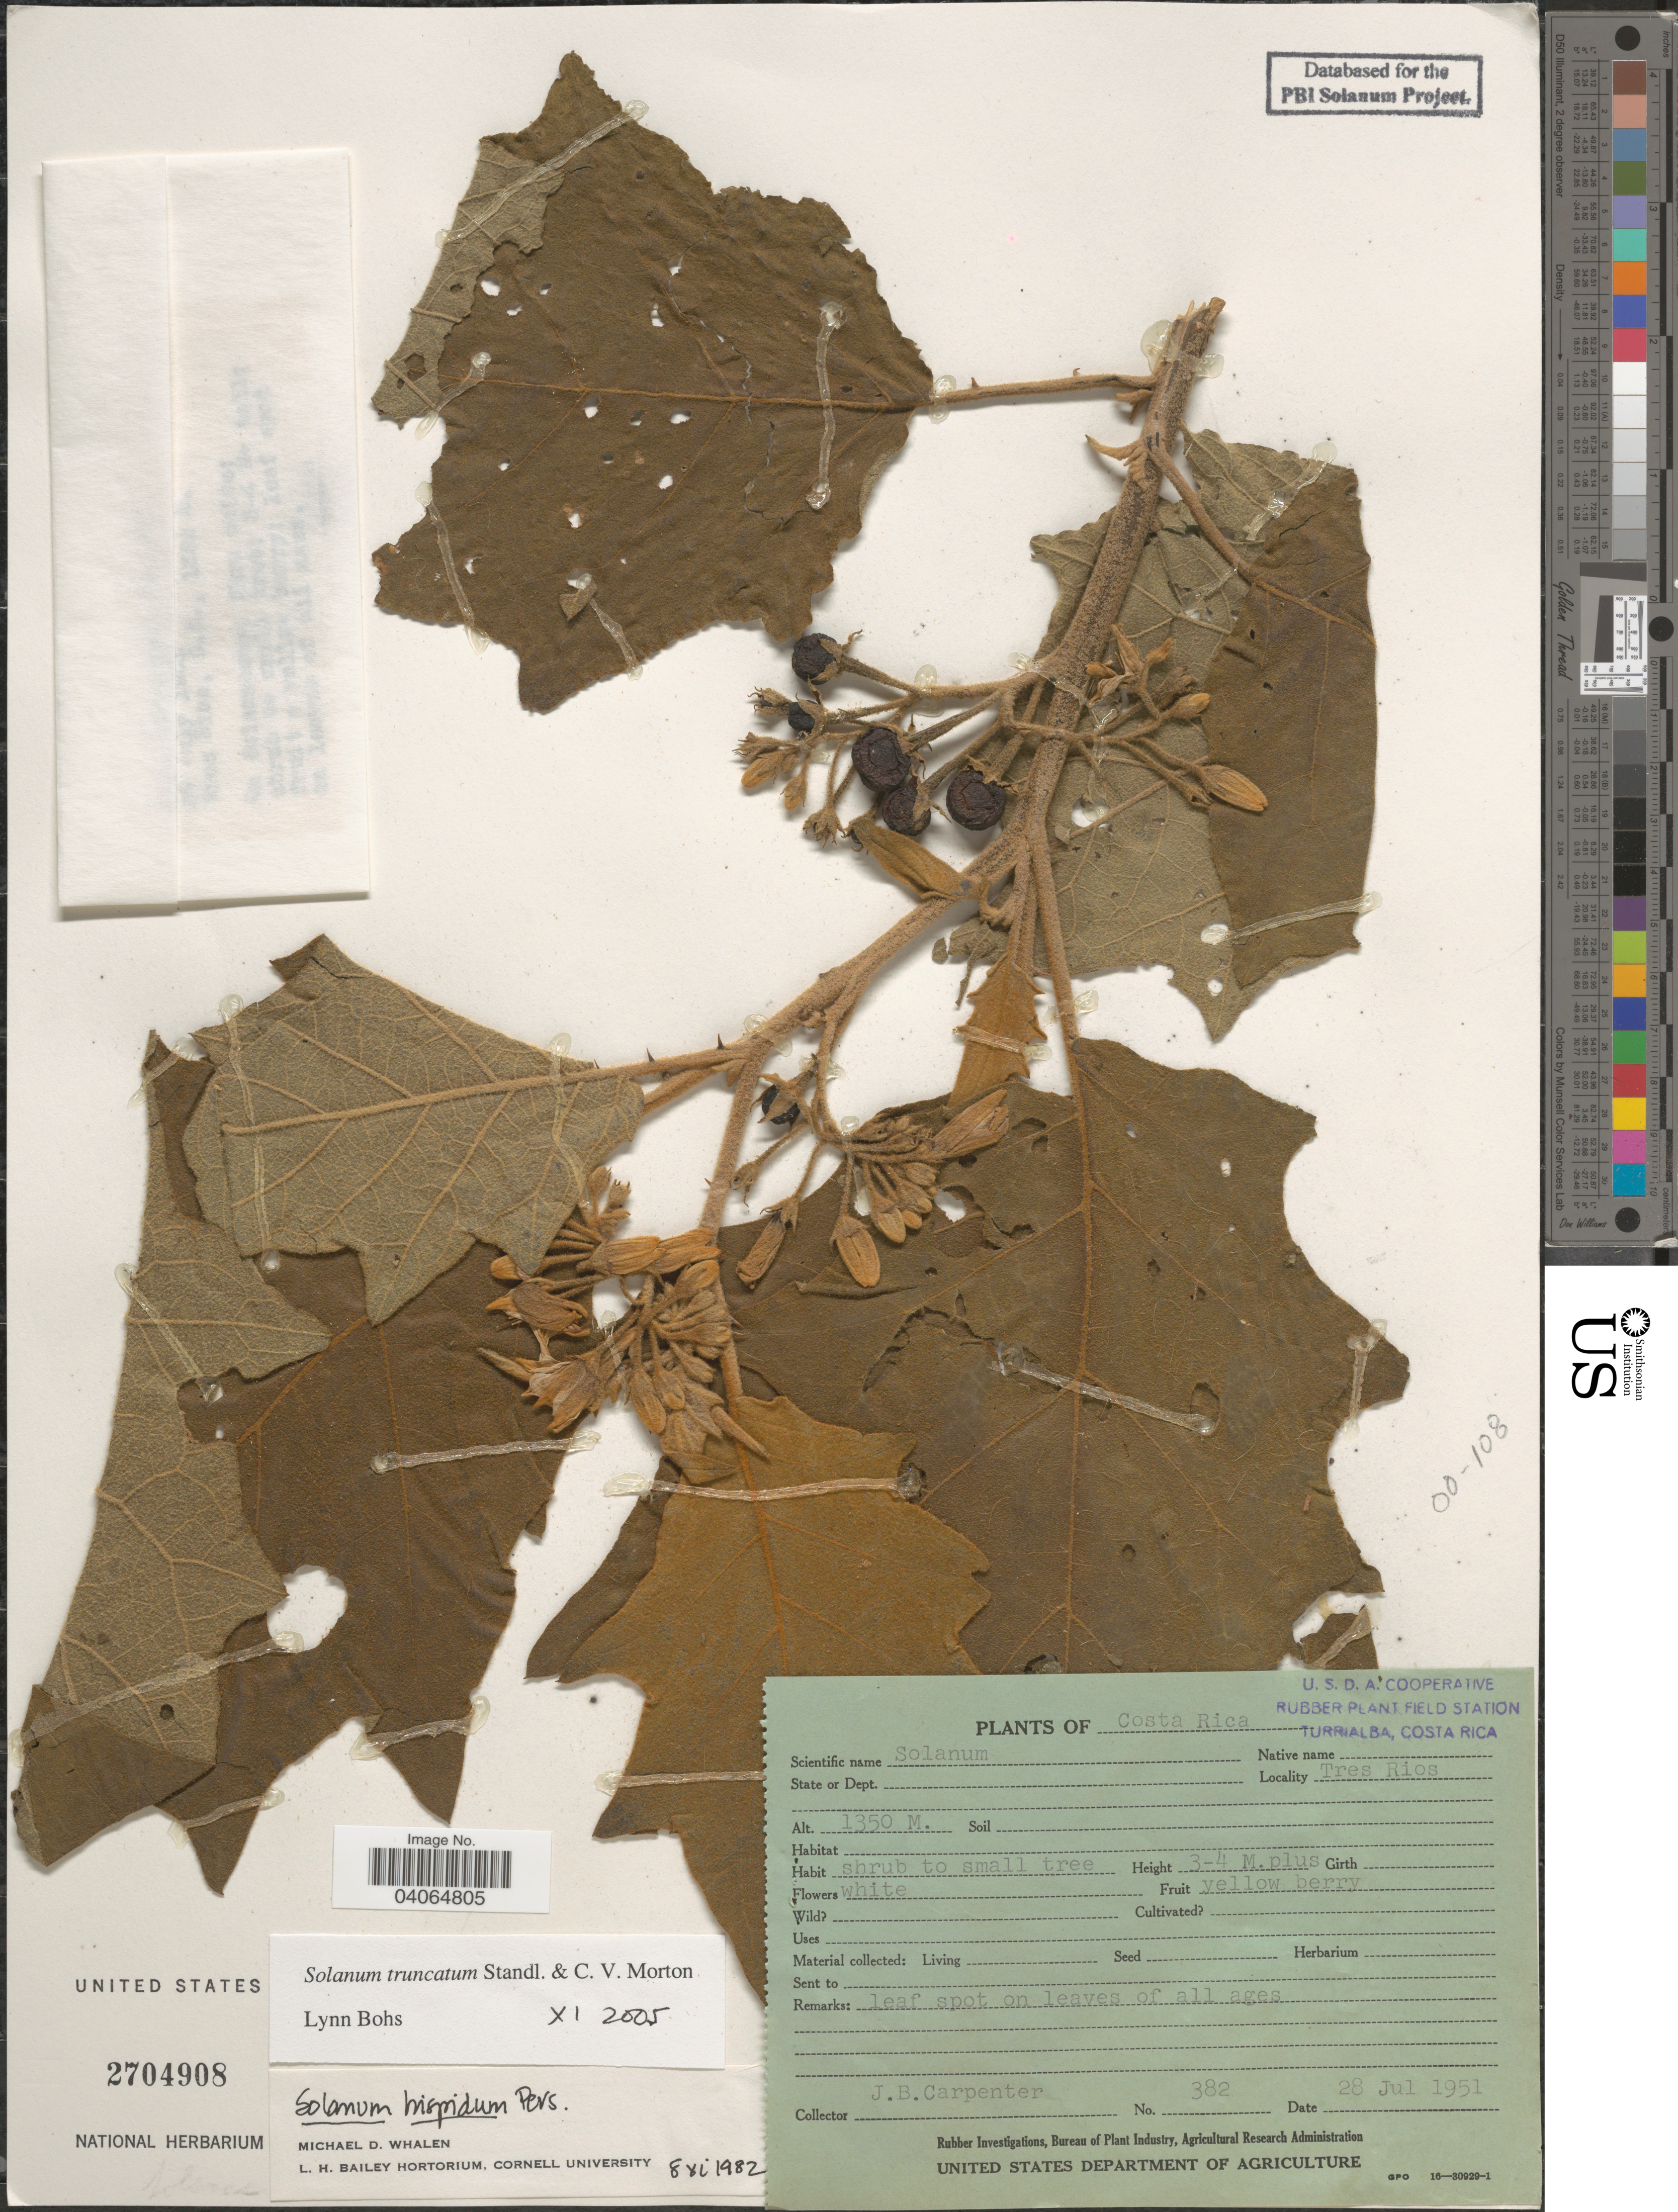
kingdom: Plantae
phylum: Tracheophyta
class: Magnoliopsida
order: Solanales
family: Solanaceae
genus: Solanum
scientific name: Solanum truncatum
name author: Standl. & C.V. Morton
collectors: J. Carpenter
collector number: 382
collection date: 1951-07-28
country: Costa Rica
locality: Tres Rios.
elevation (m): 1350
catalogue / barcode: US 2704908